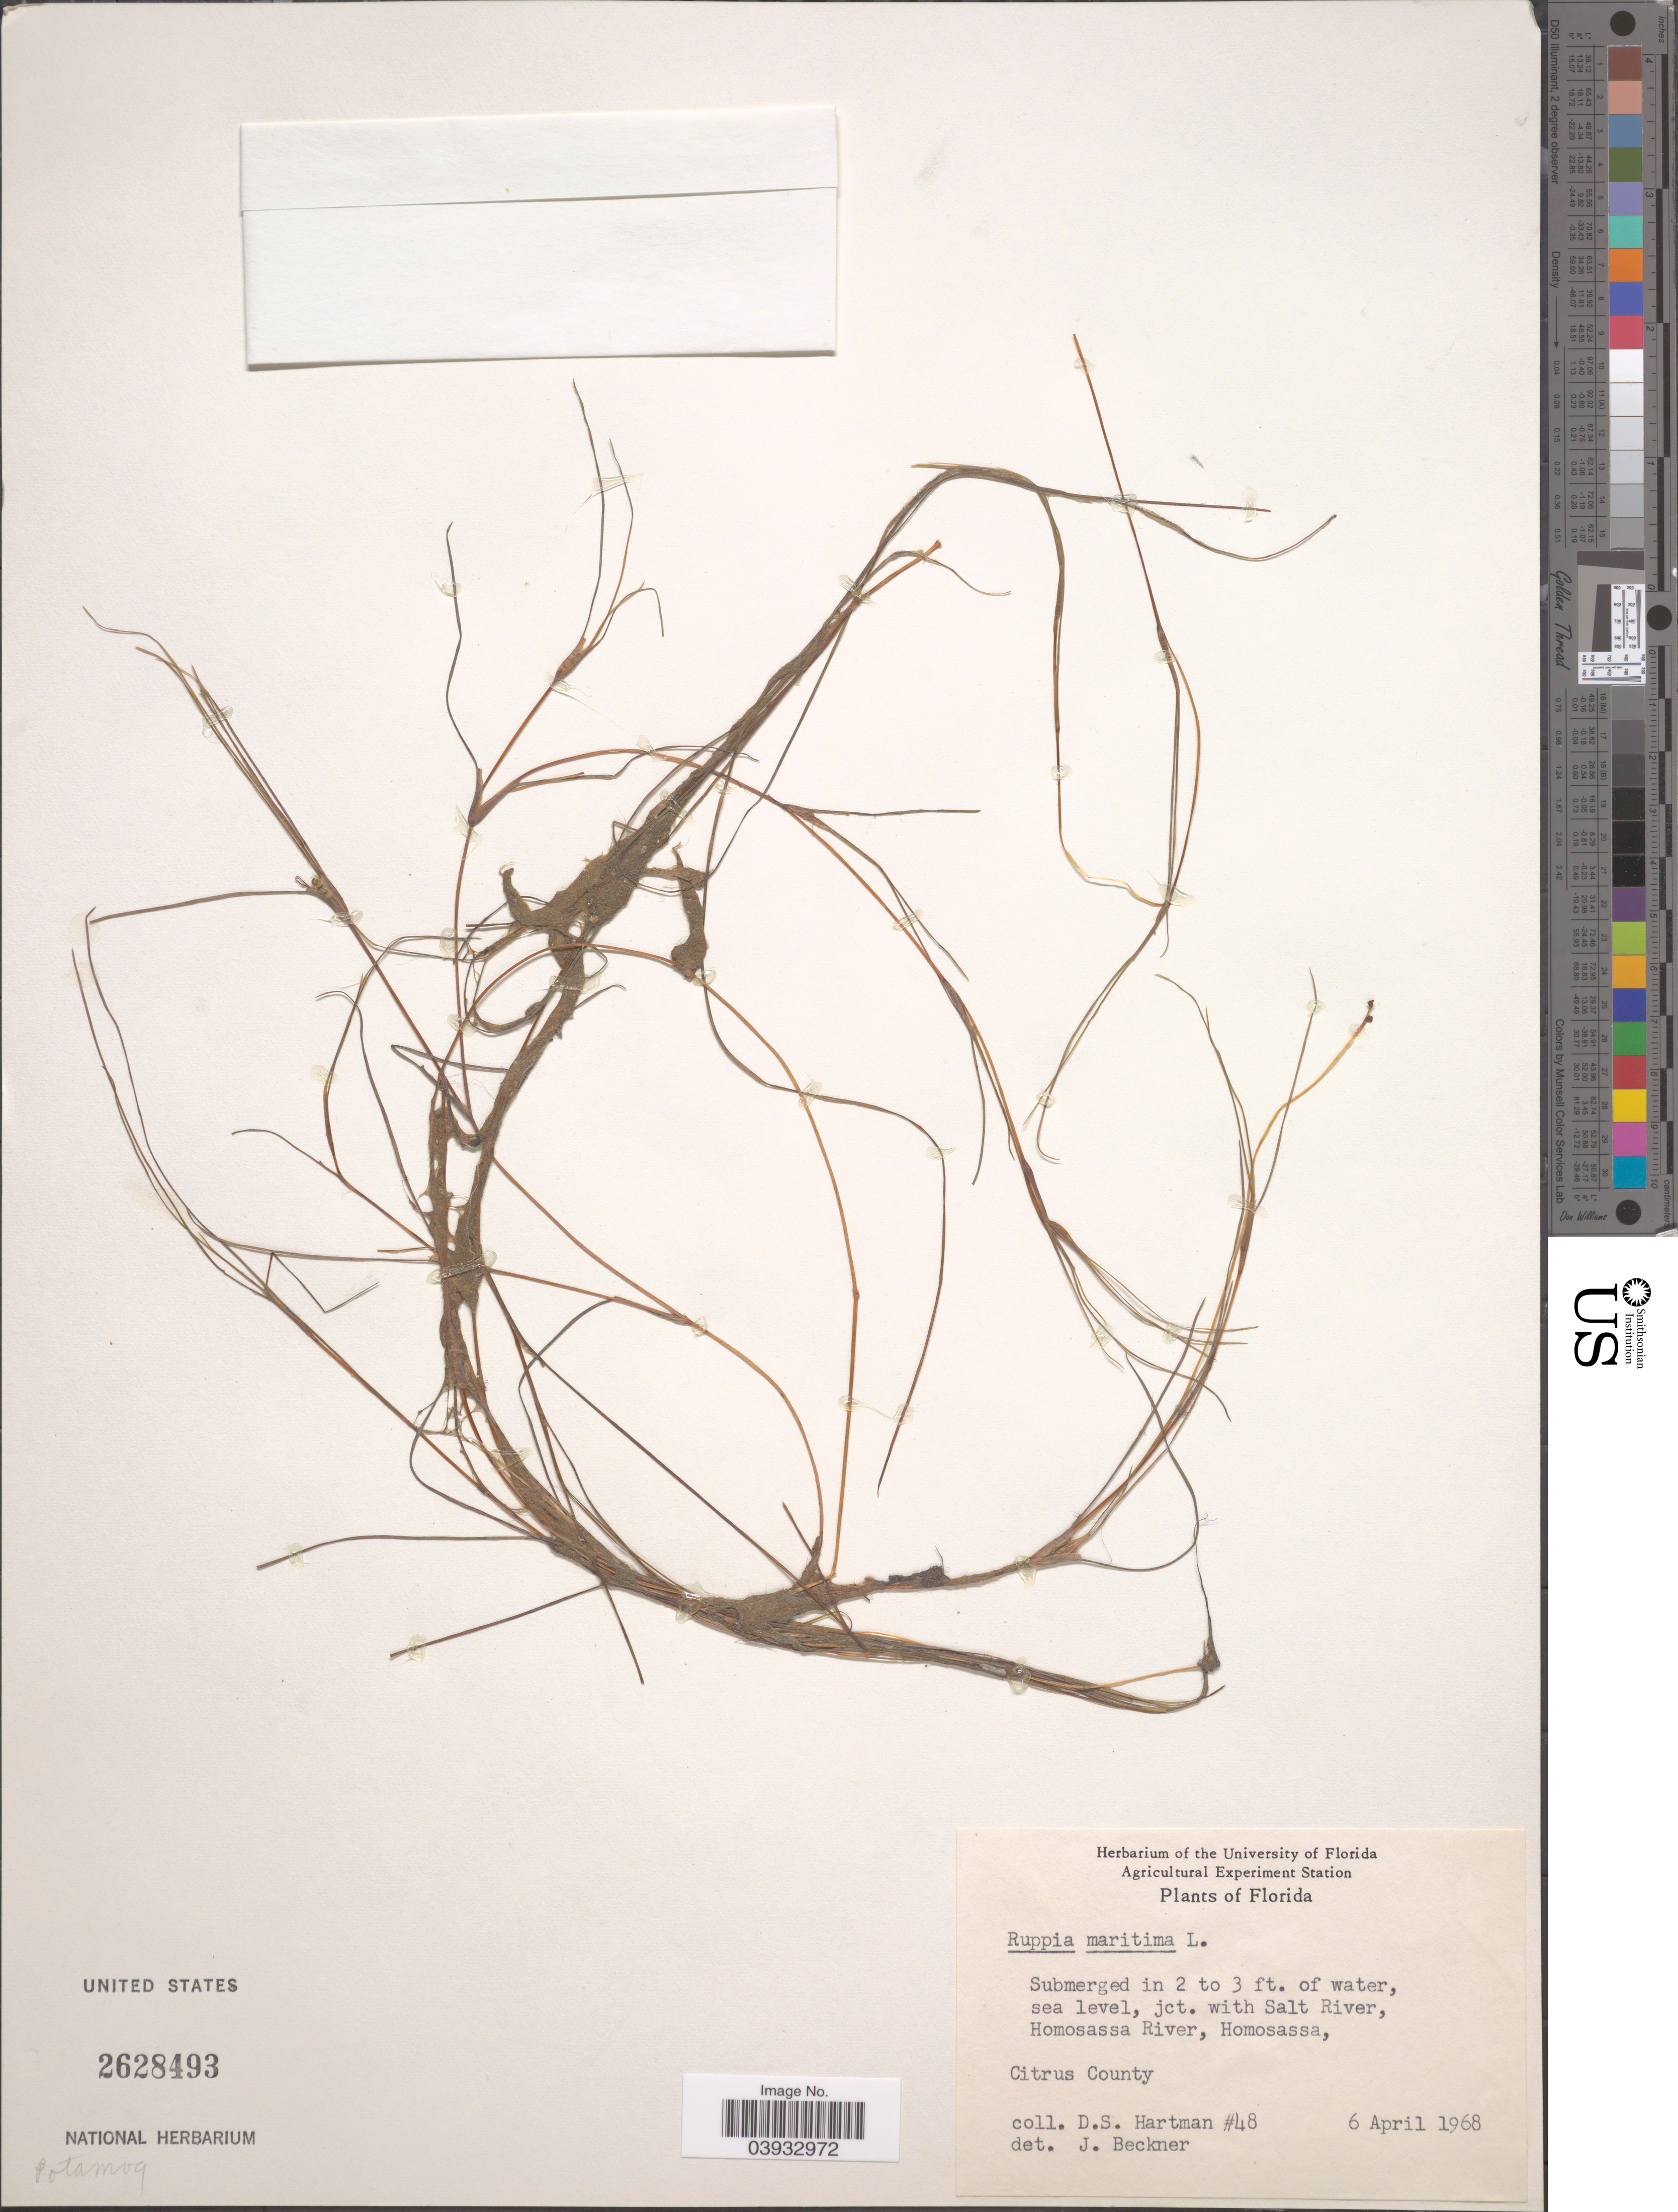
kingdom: Plantae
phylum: Tracheophyta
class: Liliopsida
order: Alismatales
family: Ruppiaceae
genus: Ruppia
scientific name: Ruppia maritima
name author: L.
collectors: D. Hartman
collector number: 48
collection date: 1968-04-06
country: United States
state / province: Florida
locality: Jct. with Salt River, Homosassa River, Homosassa, Citrus County.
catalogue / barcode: US 2628493